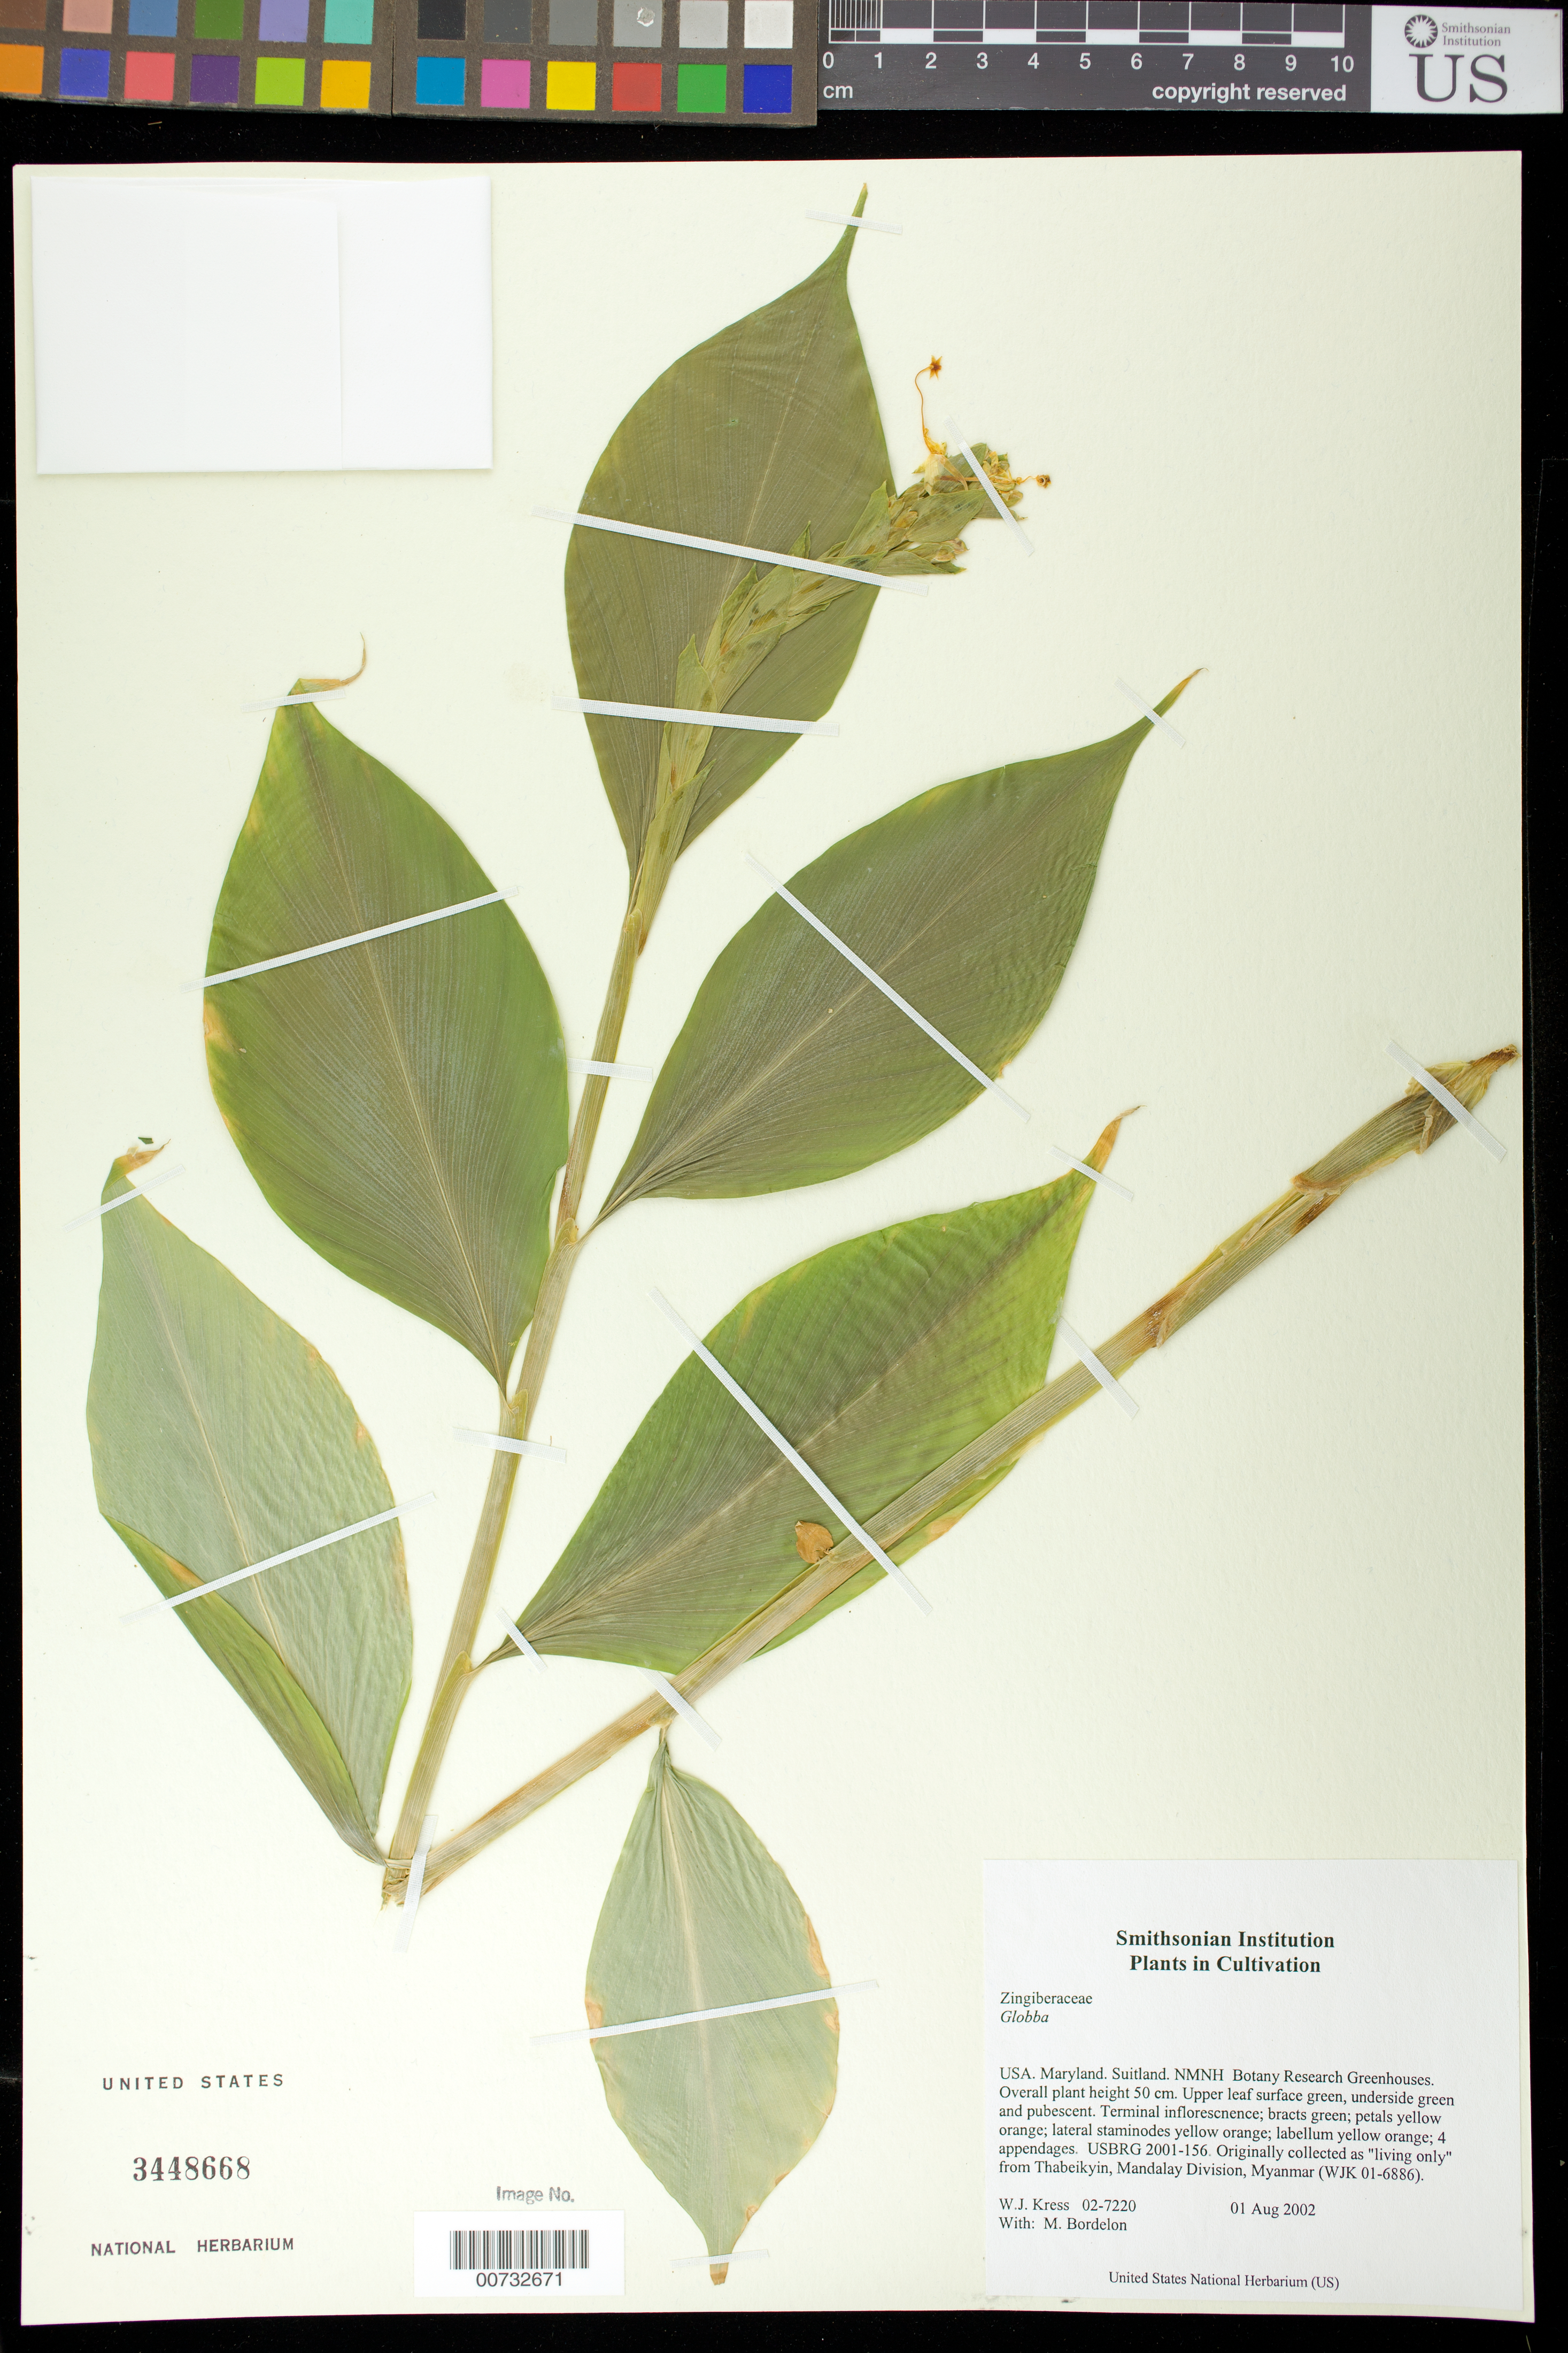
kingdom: Plantae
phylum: Tracheophyta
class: Liliopsida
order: Zingiberales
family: Zingiberaceae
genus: Globba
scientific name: Globba sp.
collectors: W. J. Kress & M. Bordelon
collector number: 02-7220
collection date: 2002-08-01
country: United States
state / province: Maryland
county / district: Prince George's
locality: NMNH Botany Research Greenhouses. Suitland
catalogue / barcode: US 3448668